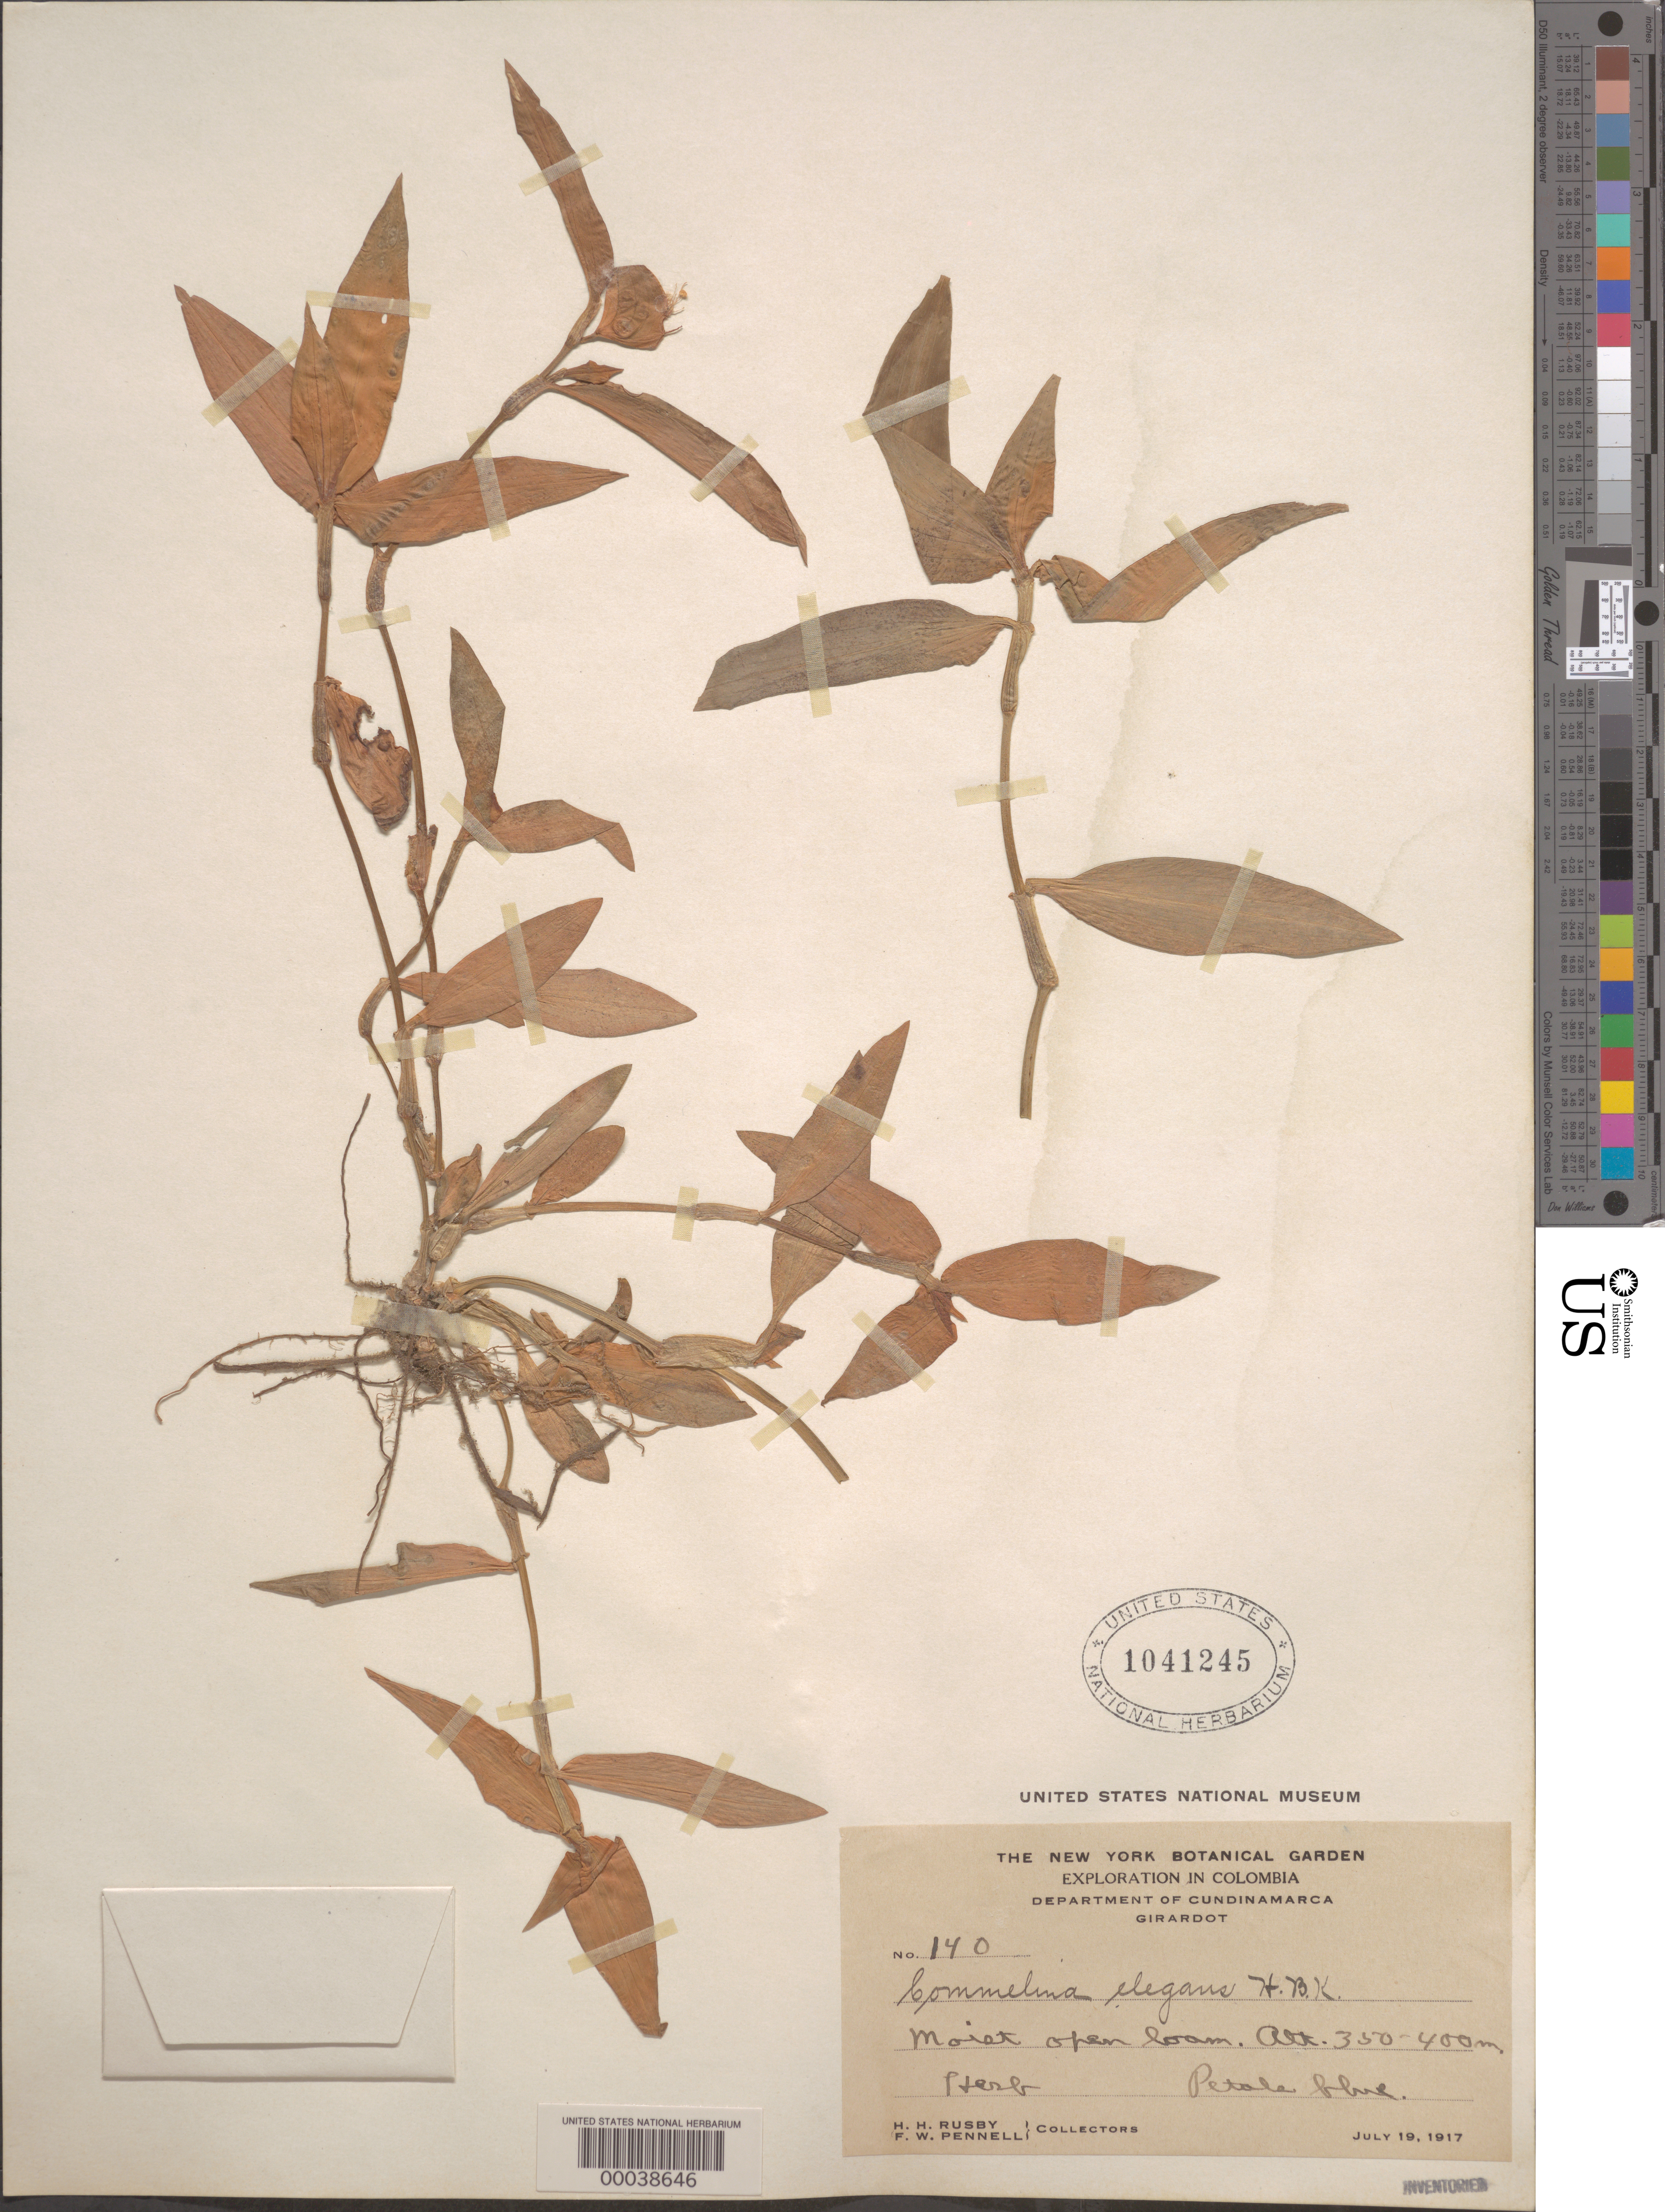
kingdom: Plantae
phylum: Tracheophyta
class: Liliopsida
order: Commelinales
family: Commelinaceae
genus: Commelina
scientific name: Commelina erecta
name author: L.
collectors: H. H. Rusby & F. W. Pennell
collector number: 140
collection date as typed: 19 Jul 1917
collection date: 1917-07-19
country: Colombia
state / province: Cundinamarca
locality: Girardot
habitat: Moist, open loam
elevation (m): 350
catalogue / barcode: US 1041245